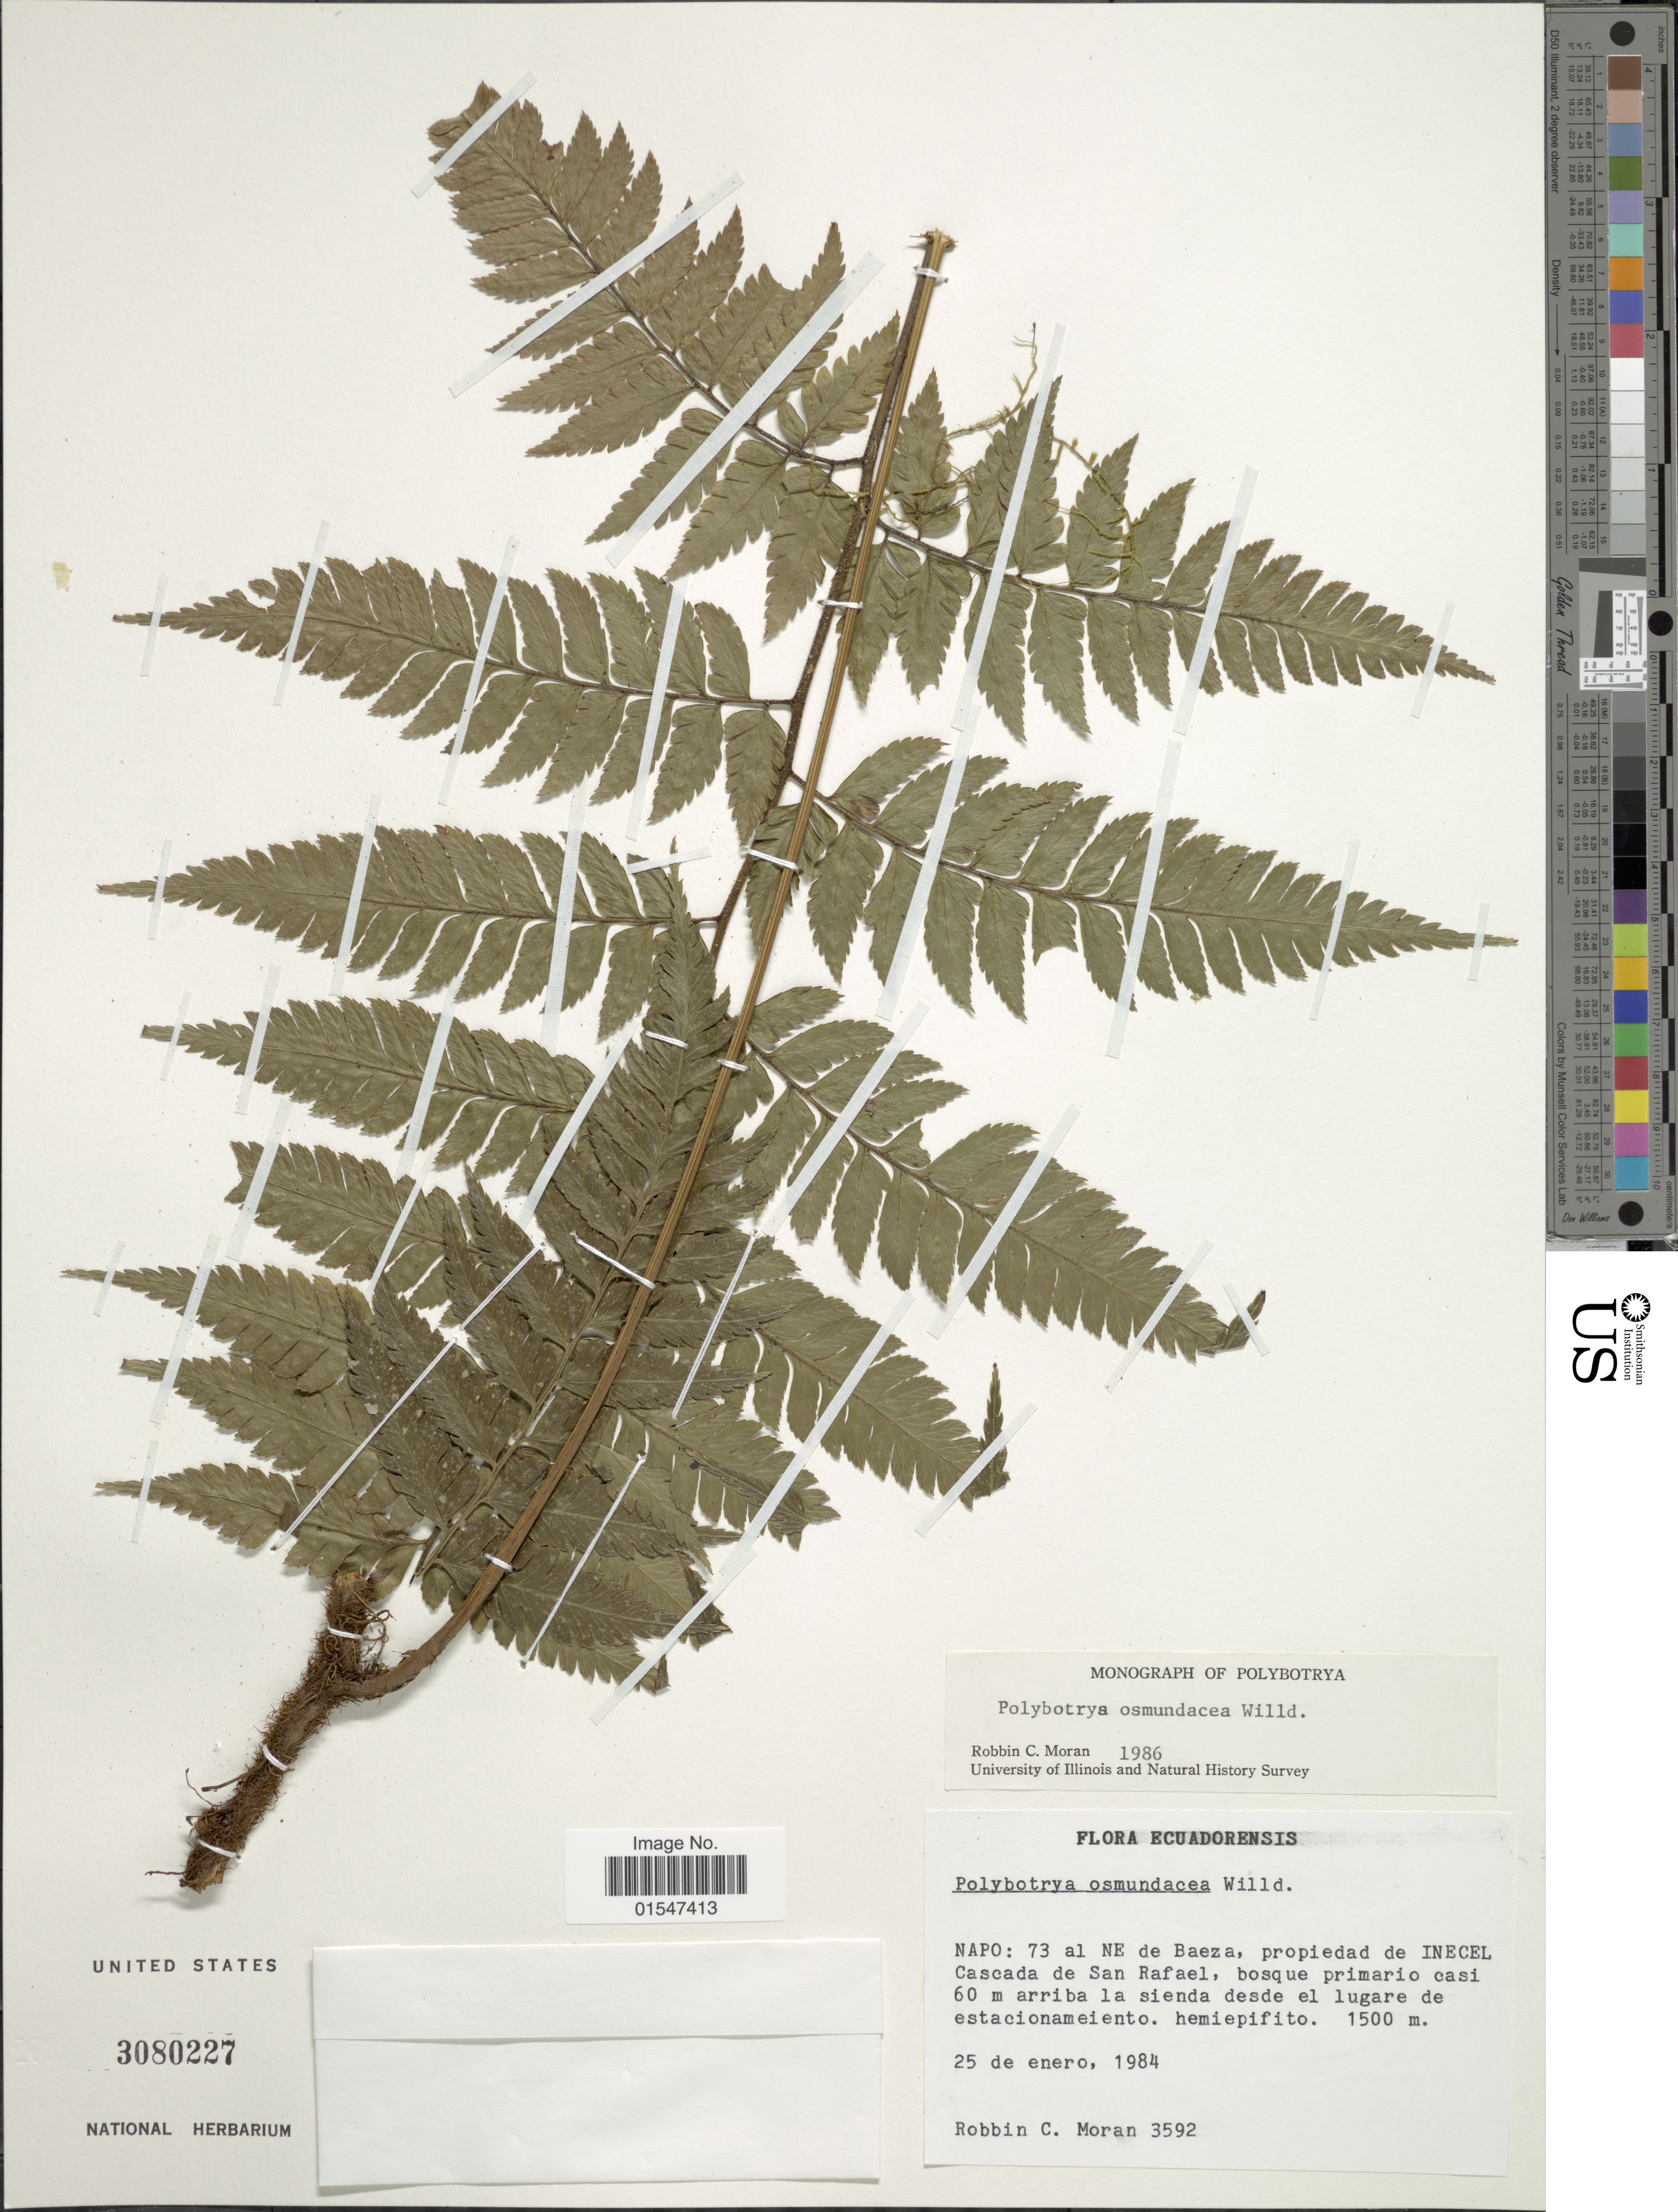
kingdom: Plantae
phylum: Tracheophyta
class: Polypodiopsida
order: Polypodiales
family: Dryopteridaceae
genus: Polybotrya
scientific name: Polybotrya osmundacea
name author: Humb. & Bonpl. ex Willd.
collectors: R. C. Moran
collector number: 3592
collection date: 1984-01-25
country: Ecuador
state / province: Napo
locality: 73 al NE de Baeza, propiedad de INECEL Cascada de San Rafael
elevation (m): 1500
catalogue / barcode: US 3080227